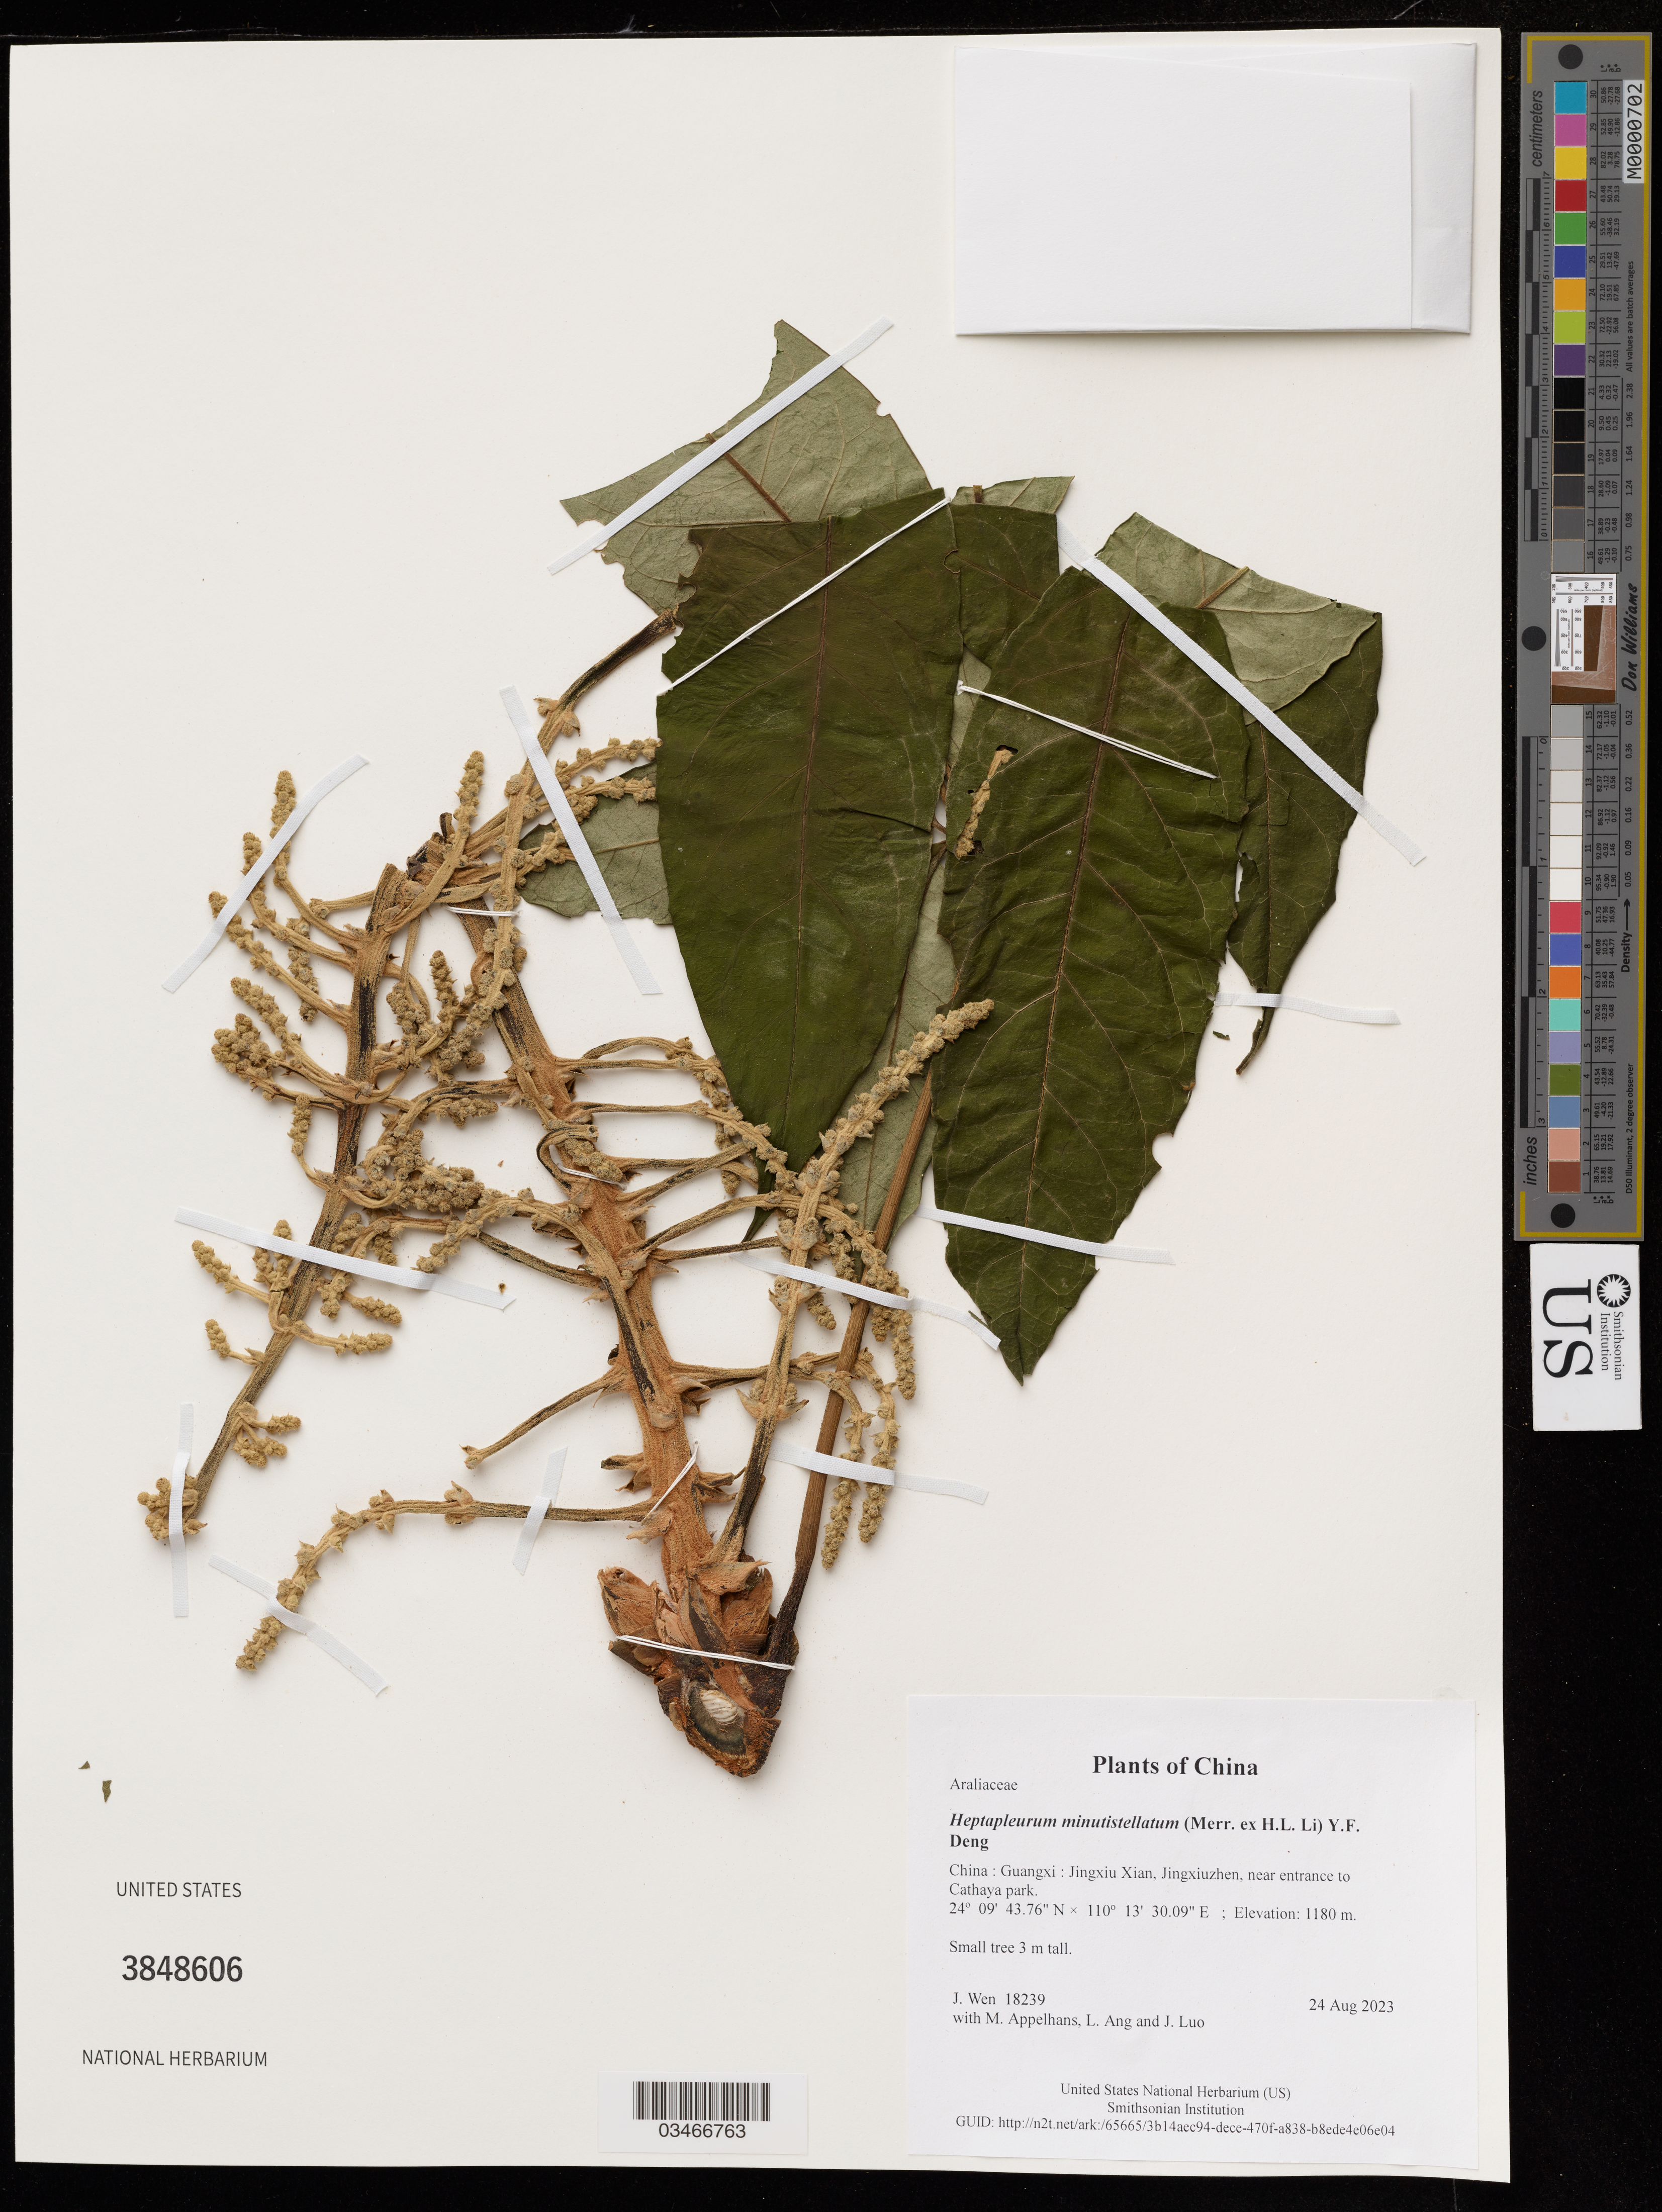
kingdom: Plantae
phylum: Tracheophyta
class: Magnoliopsida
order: Apiales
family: Araliaceae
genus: Heptapleurum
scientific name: Heptapleurum minutistellatum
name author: (Merr. ex H.L. Li) Y.F. Deng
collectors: J. Wen, M. Appelhans, L. Ang & J. Luo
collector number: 18239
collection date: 2023-08-24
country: China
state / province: Guangxi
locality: Jingxiu Xian, Jingxiuzhen, near entrance to Cathaya park.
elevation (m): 1180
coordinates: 24.162155 N, 110.225025 E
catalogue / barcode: US 3848606